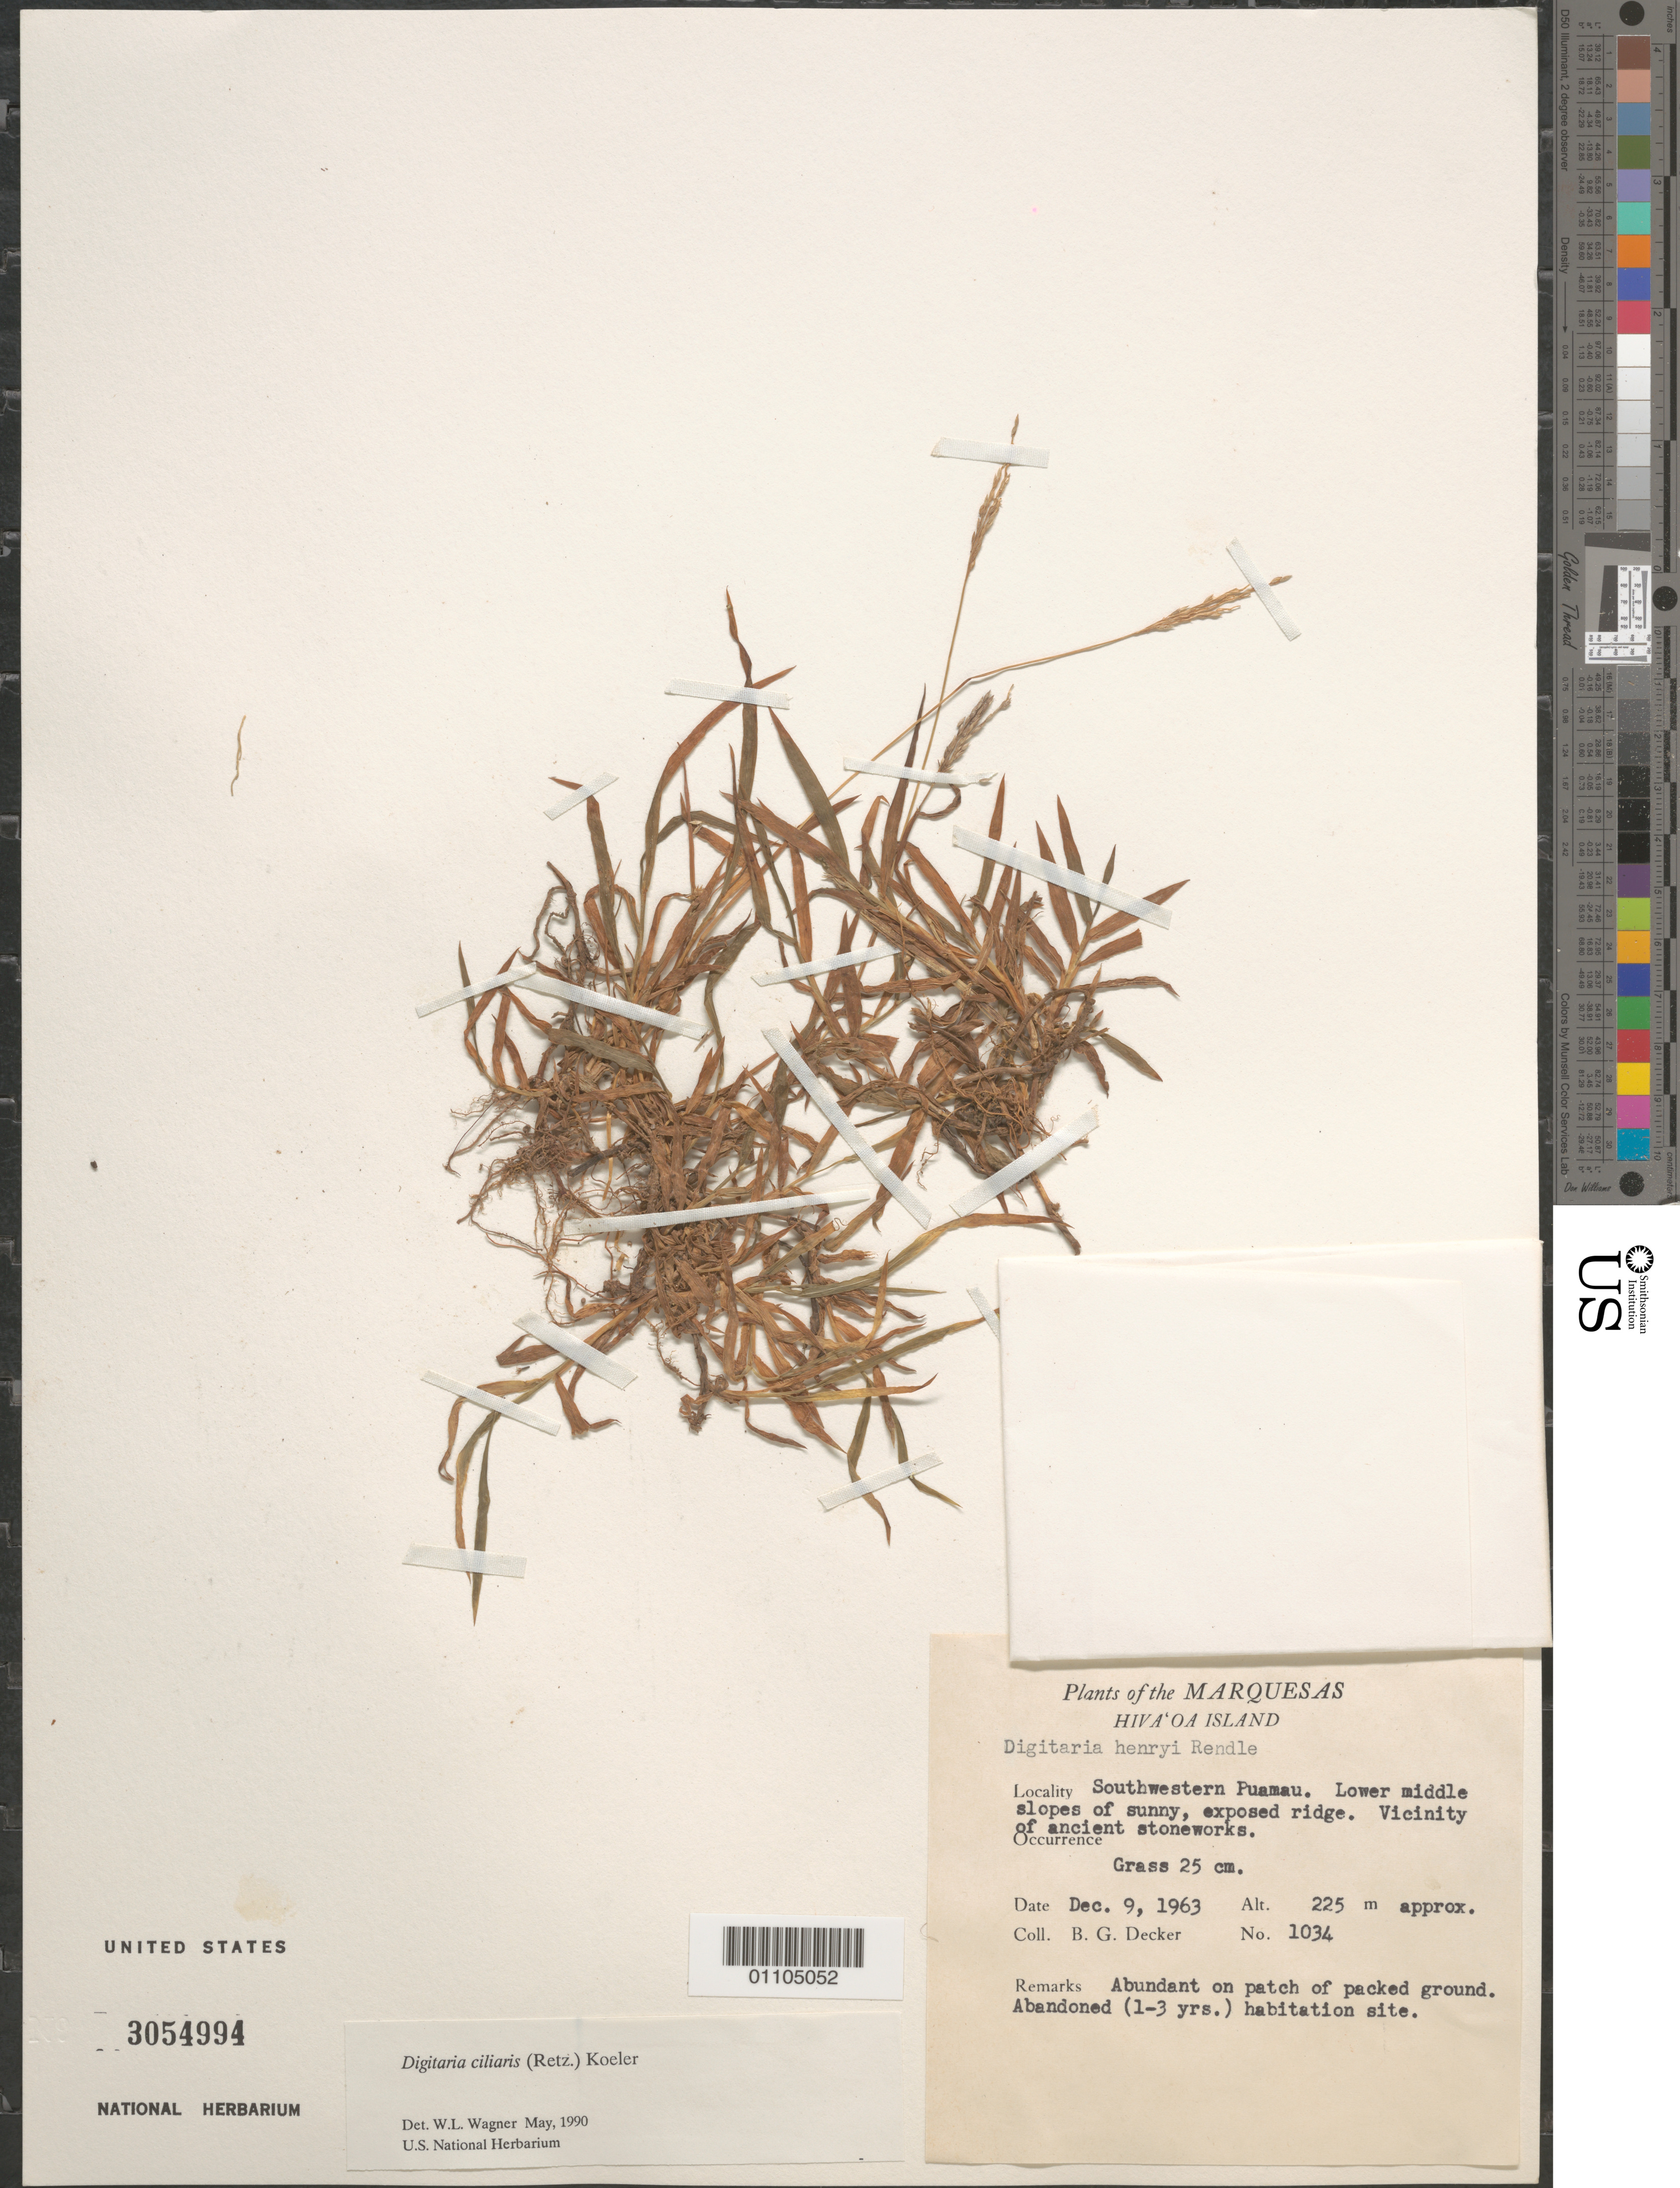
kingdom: Plantae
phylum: Tracheophyta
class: Liliopsida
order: Poales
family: Poaceae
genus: Digitaria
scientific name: Digitaria ciliaris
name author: (Retz.) Koeler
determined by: Wagner, W. L., (BOT), Smithsonian Institution - National Museum of Natural History (UNITED STATES)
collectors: B. G. Decker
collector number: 1034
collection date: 1963-12-09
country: French Polynesia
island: Hiva Oa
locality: SW Puamau, lower middle slopes of exposed ridge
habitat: Vicinity of ancient stoneworks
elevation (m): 225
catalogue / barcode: US 3054994